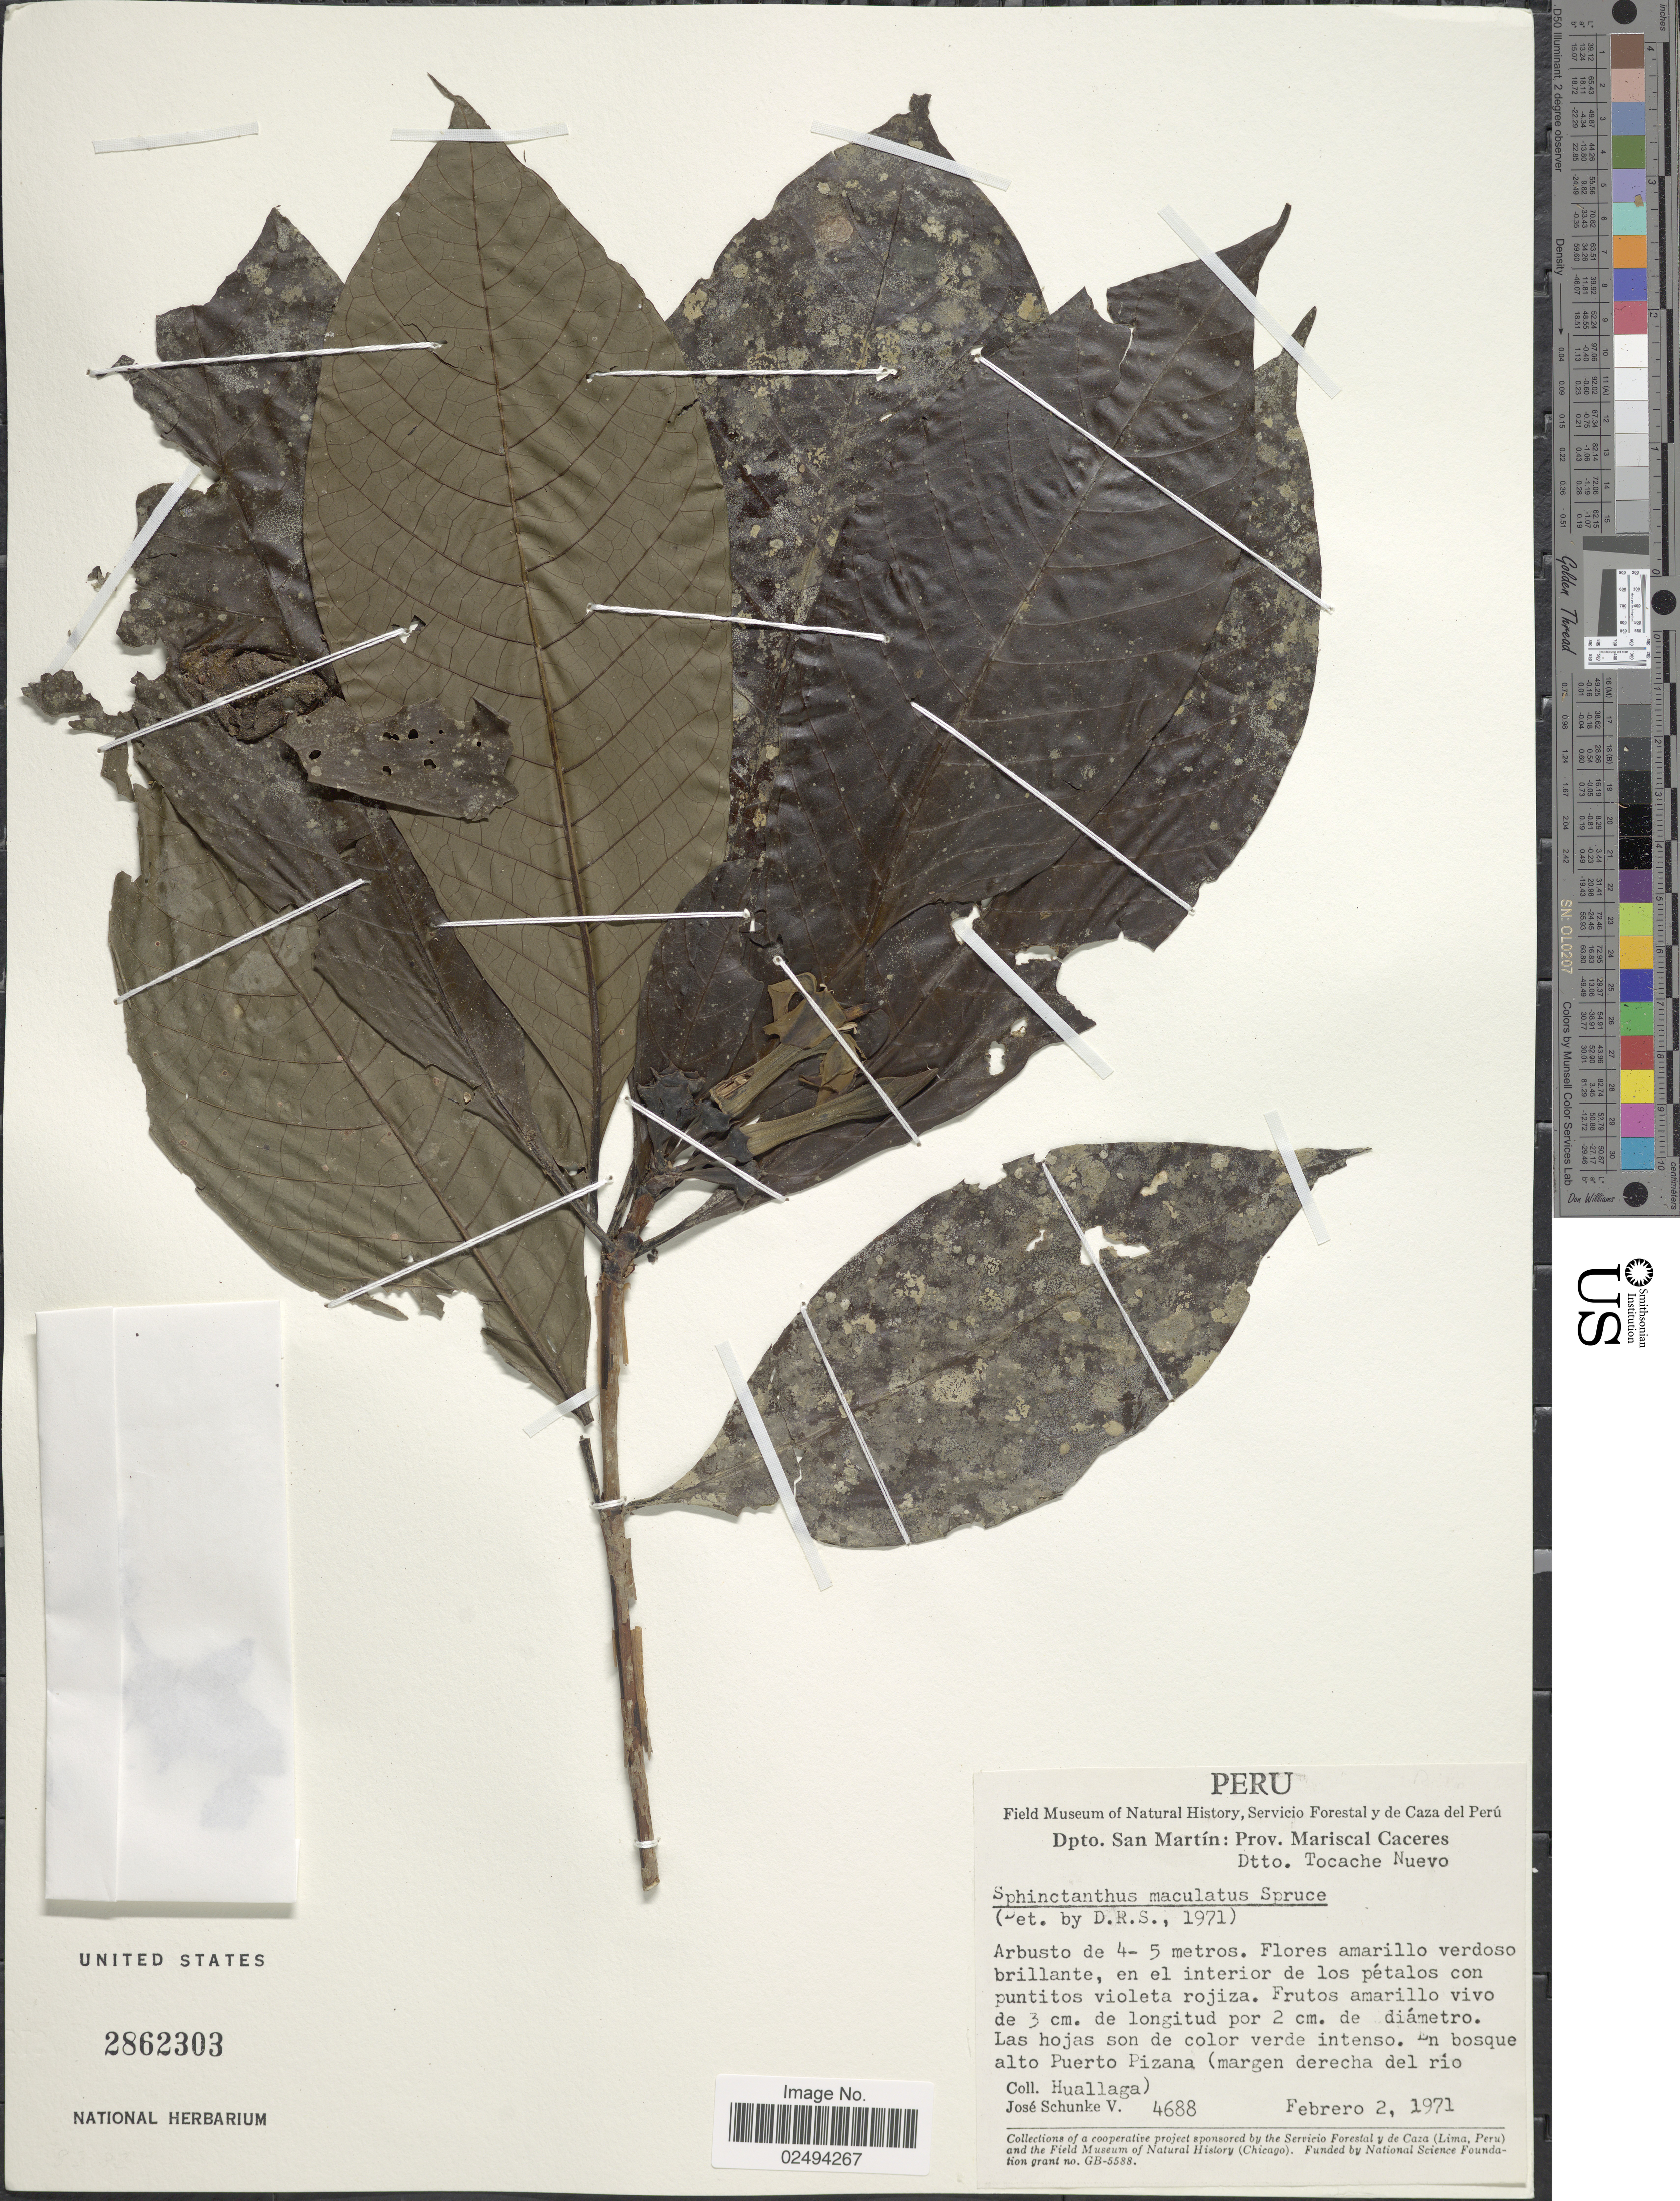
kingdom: Plantae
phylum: Tracheophyta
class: Magnoliopsida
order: Gentianales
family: Rubiaceae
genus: Sphinctanthus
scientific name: Sphinctanthus maculatus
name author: Spruce ex K. Schum.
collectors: J. Schunke Vigo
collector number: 4688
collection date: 1971-02-02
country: Peru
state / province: San Martín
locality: Depto San Martín: Prov. Marsical Caceres, Dtto Tocahce Nuevo, En bosque alto Puerto Pizana (margen derecha del río Huallaga)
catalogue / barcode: US 2862303